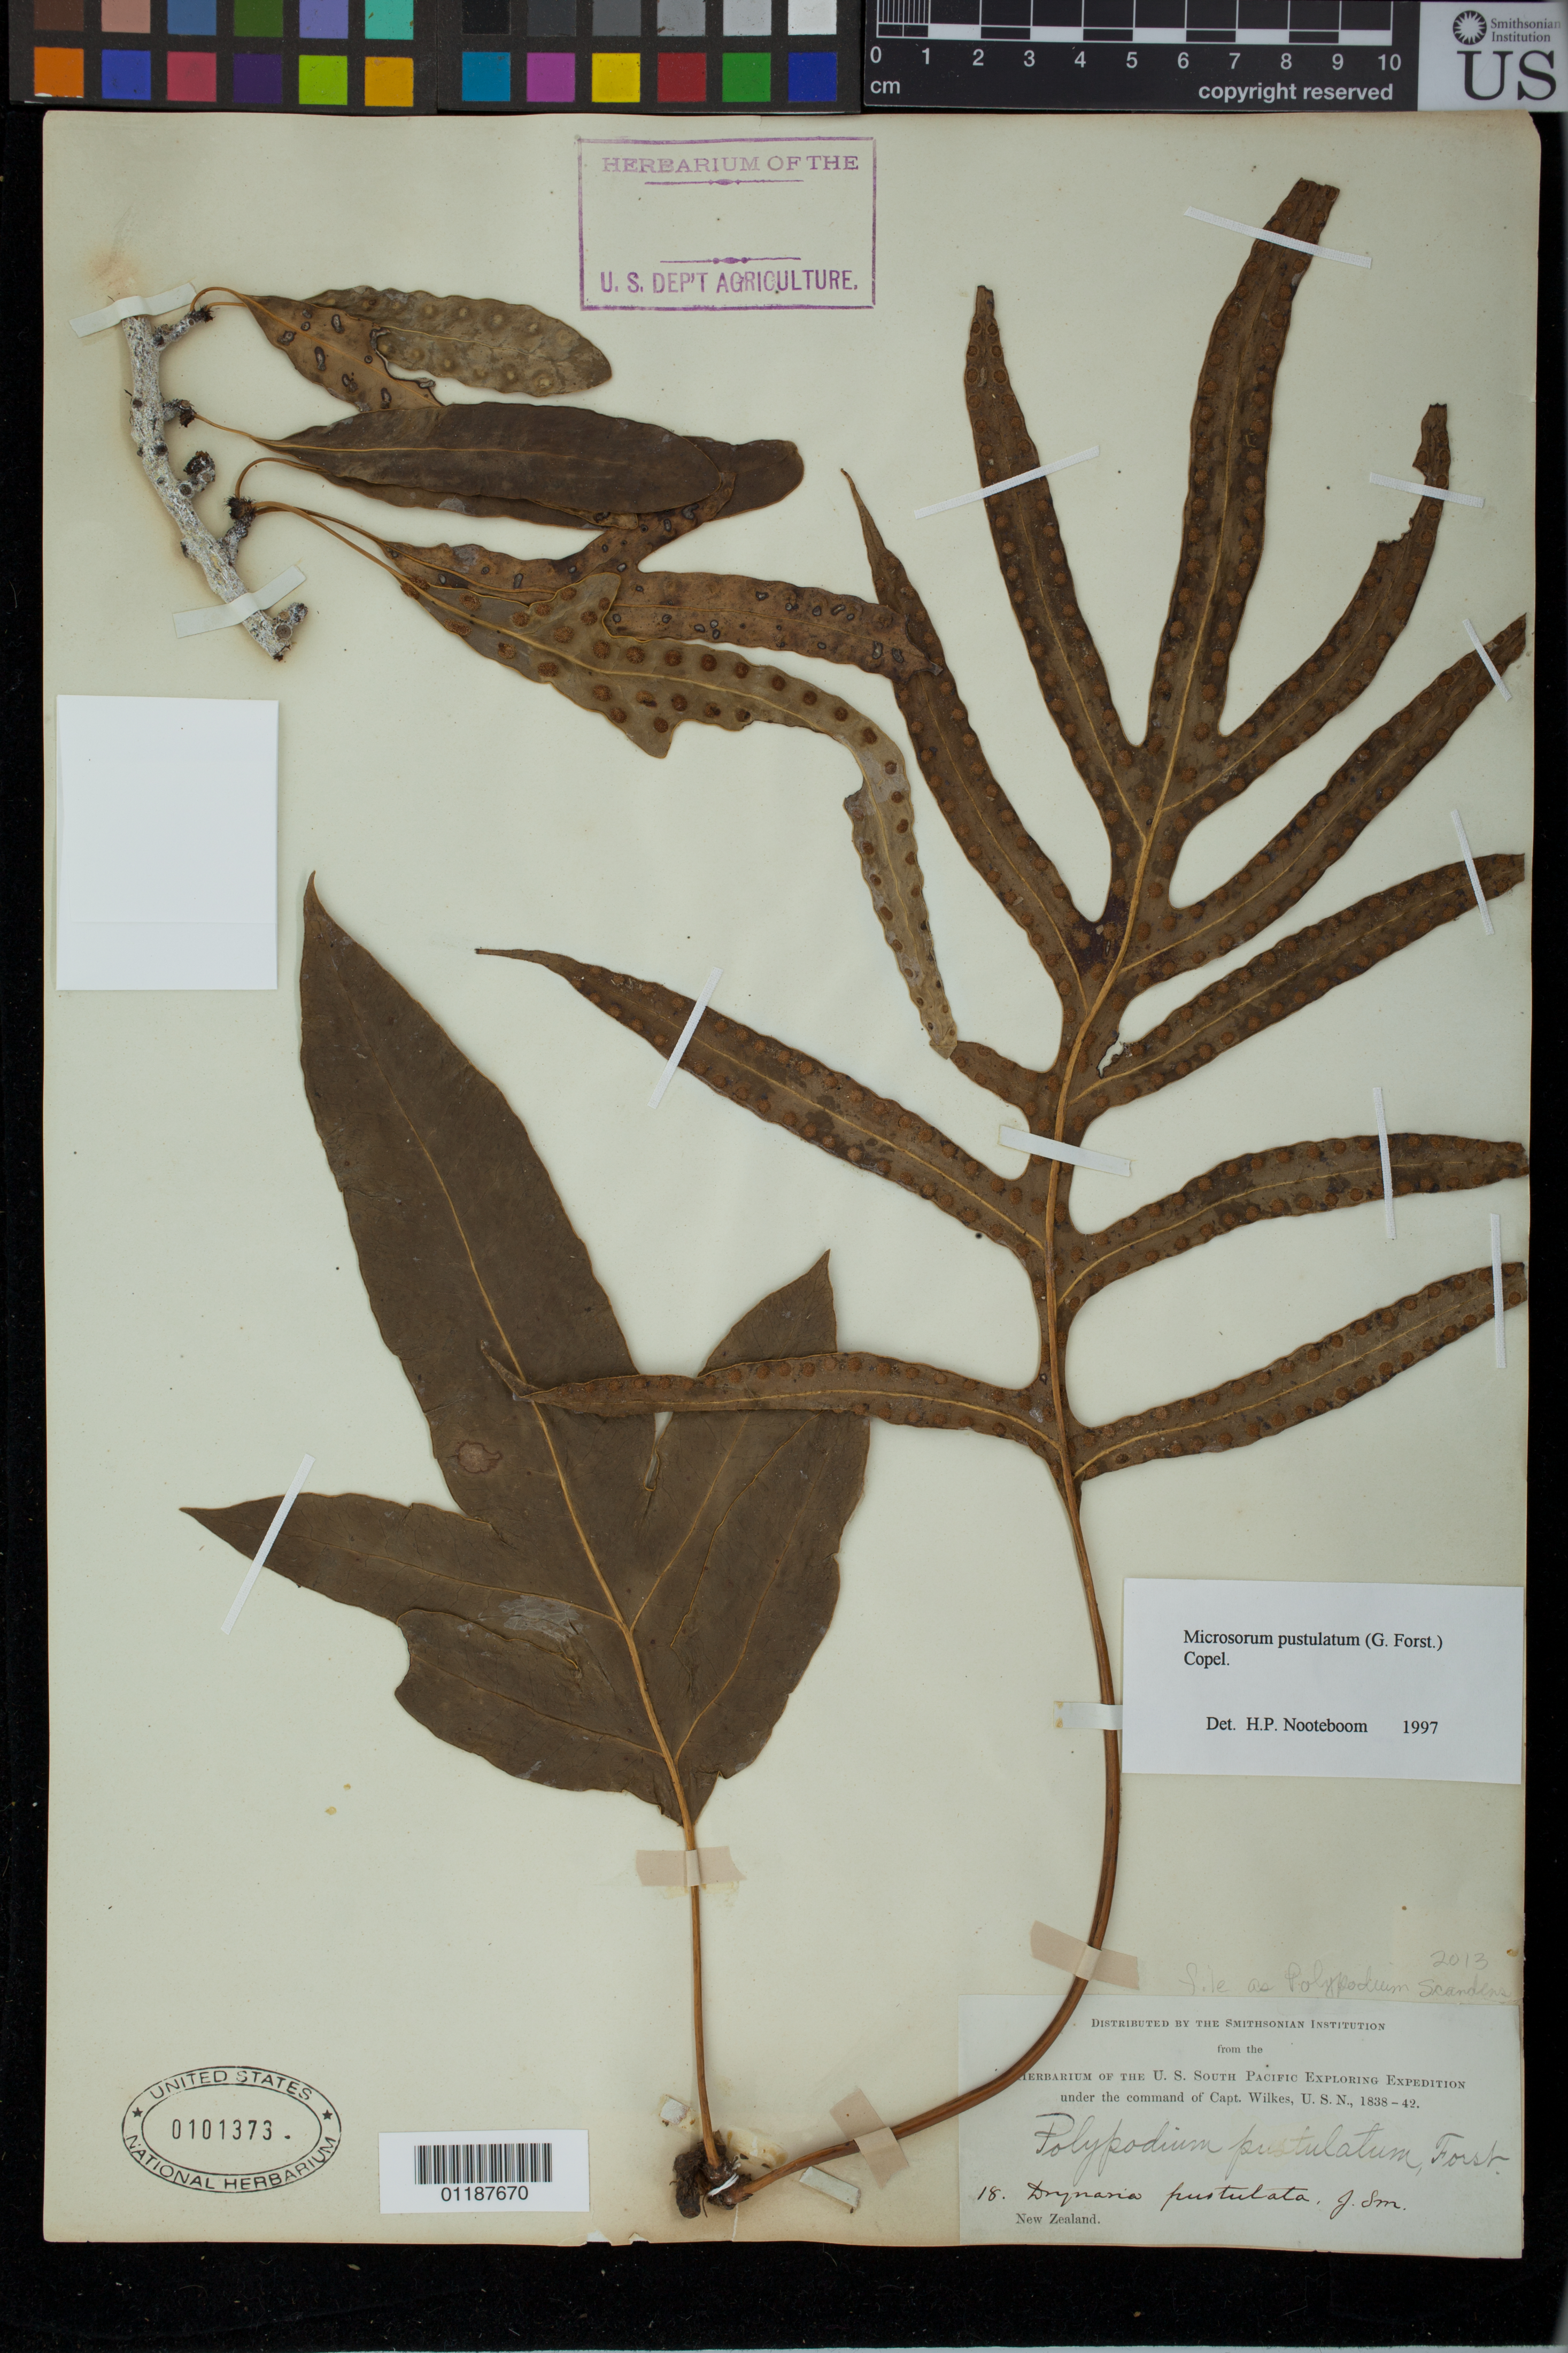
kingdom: Plantae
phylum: Tracheophyta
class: Polypodiopsida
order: Polypodiales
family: Polypodiaceae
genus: Microsorum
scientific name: Microsorum scandens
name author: Tindale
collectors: Wilkes Explor. Exped.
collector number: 18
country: New Zealand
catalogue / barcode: US 101373